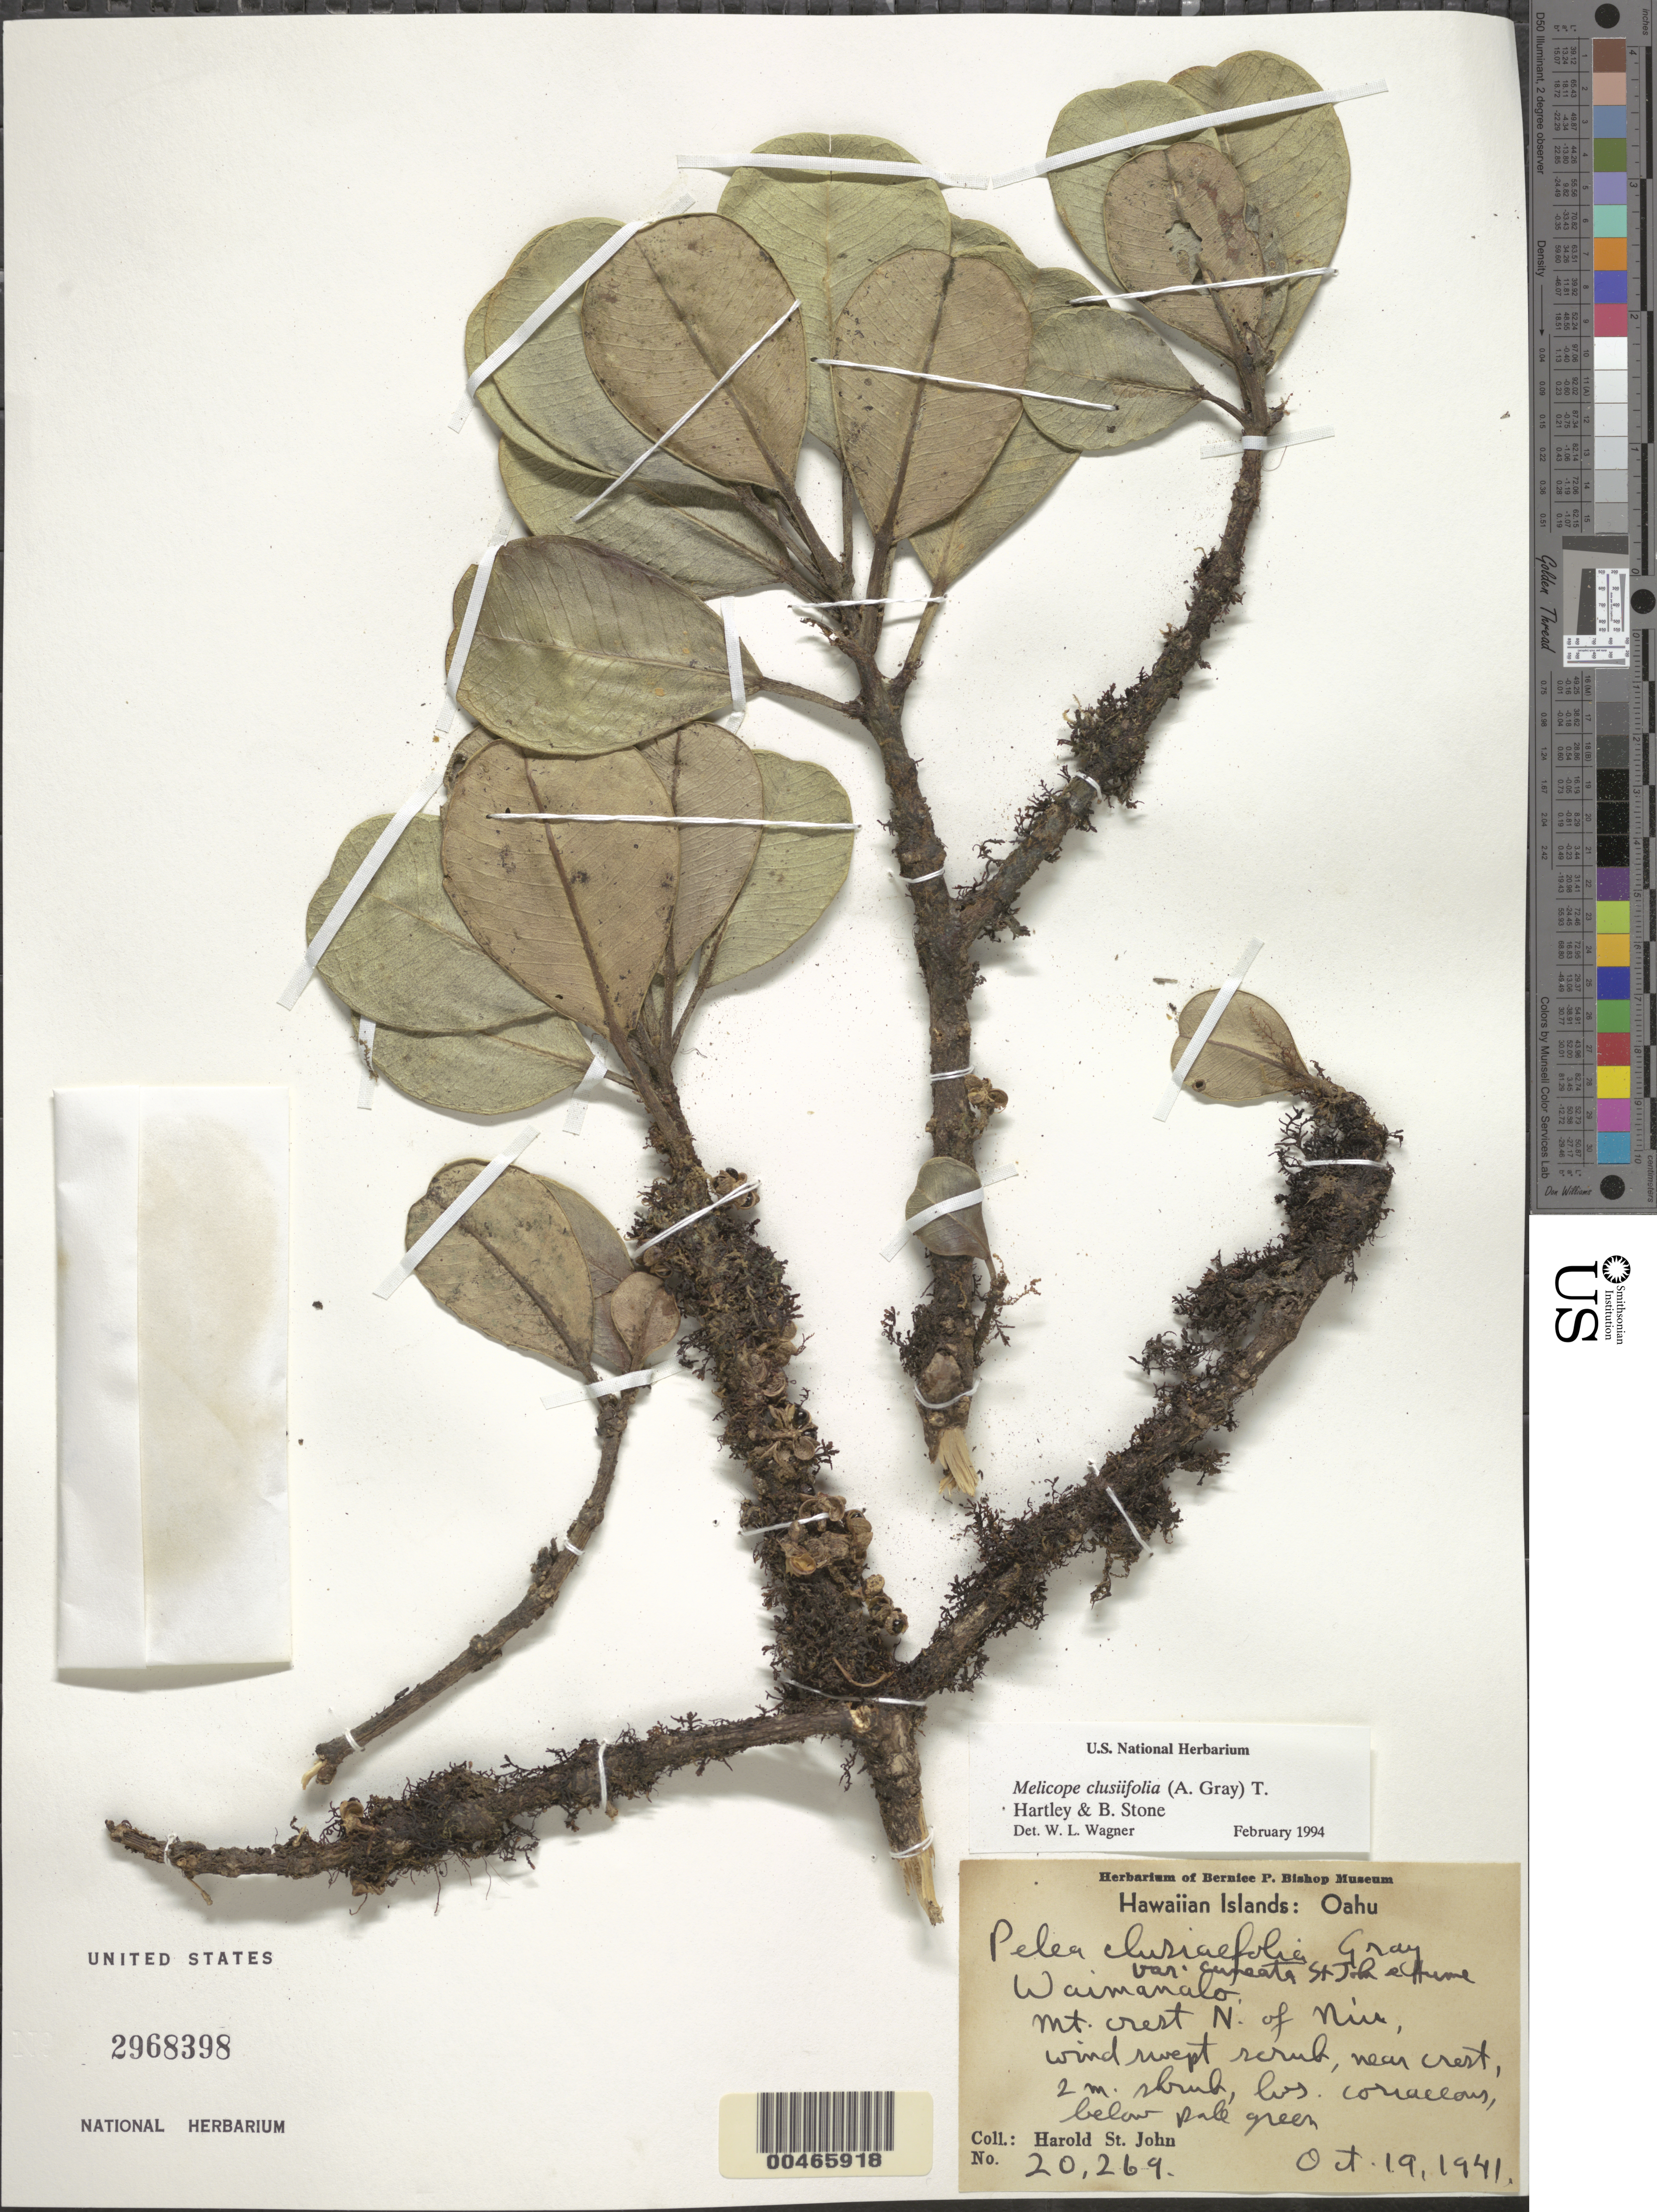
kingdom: Plantae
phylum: Tracheophyta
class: Magnoliopsida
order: Sapindales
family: Rutaceae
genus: Melicope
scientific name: Melicope clusiifolia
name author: (A. Gray) T.G. Hartley & B.C. Stone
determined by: Wagner, W. L., (BOT), Smithsonian Institution - National Museum of Natural History (UNITED STATES)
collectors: H. St. John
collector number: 20269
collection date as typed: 19 Oct 1941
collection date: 1941-10-19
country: United States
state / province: Hawaii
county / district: Honolulu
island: Oahu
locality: Waimanalo Mt. crest N of Niu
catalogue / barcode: US 2968398